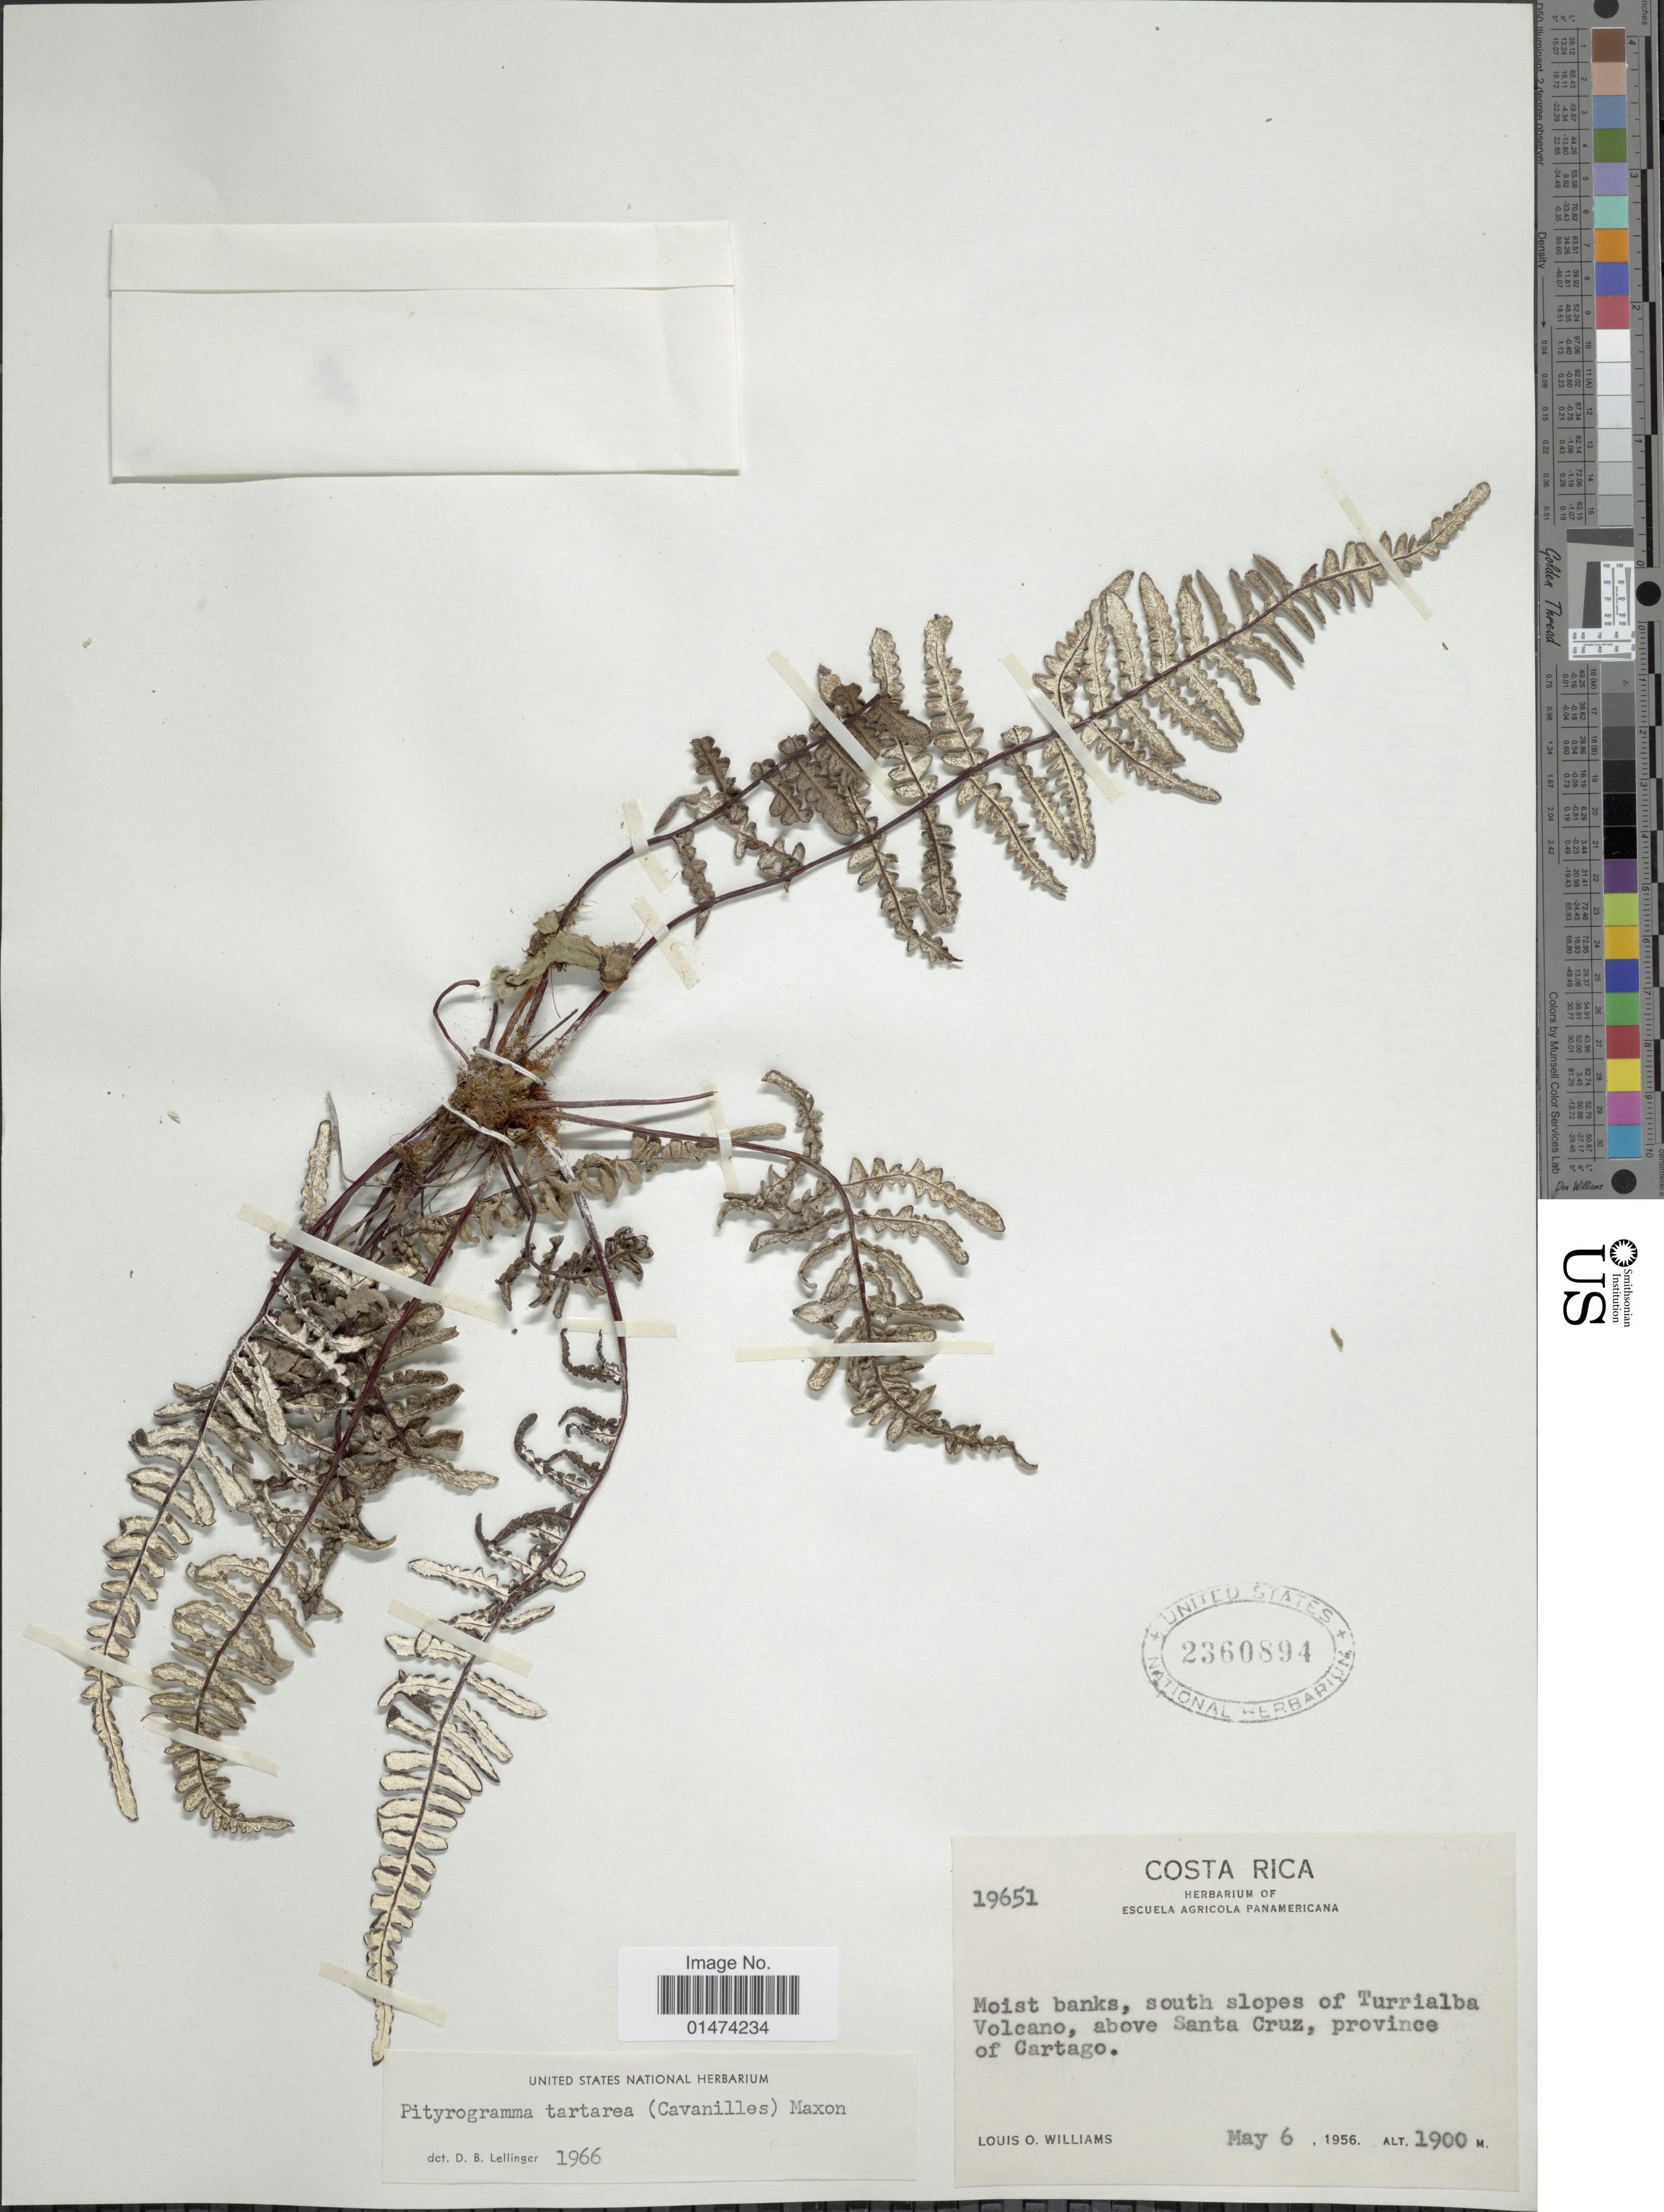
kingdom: Plantae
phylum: Tracheophyta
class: Polypodiopsida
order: Polypodiales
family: Pteridaceae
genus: Pityrogramma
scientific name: Pityrogramma tartarea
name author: (Cav.) Maxon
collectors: L. O. Williams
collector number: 19651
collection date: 1956-05-06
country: Costa Rica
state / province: Cartago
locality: Moist banks, south slopes of Turrialba Volcano, above Santa Cruz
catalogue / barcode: US 2360894